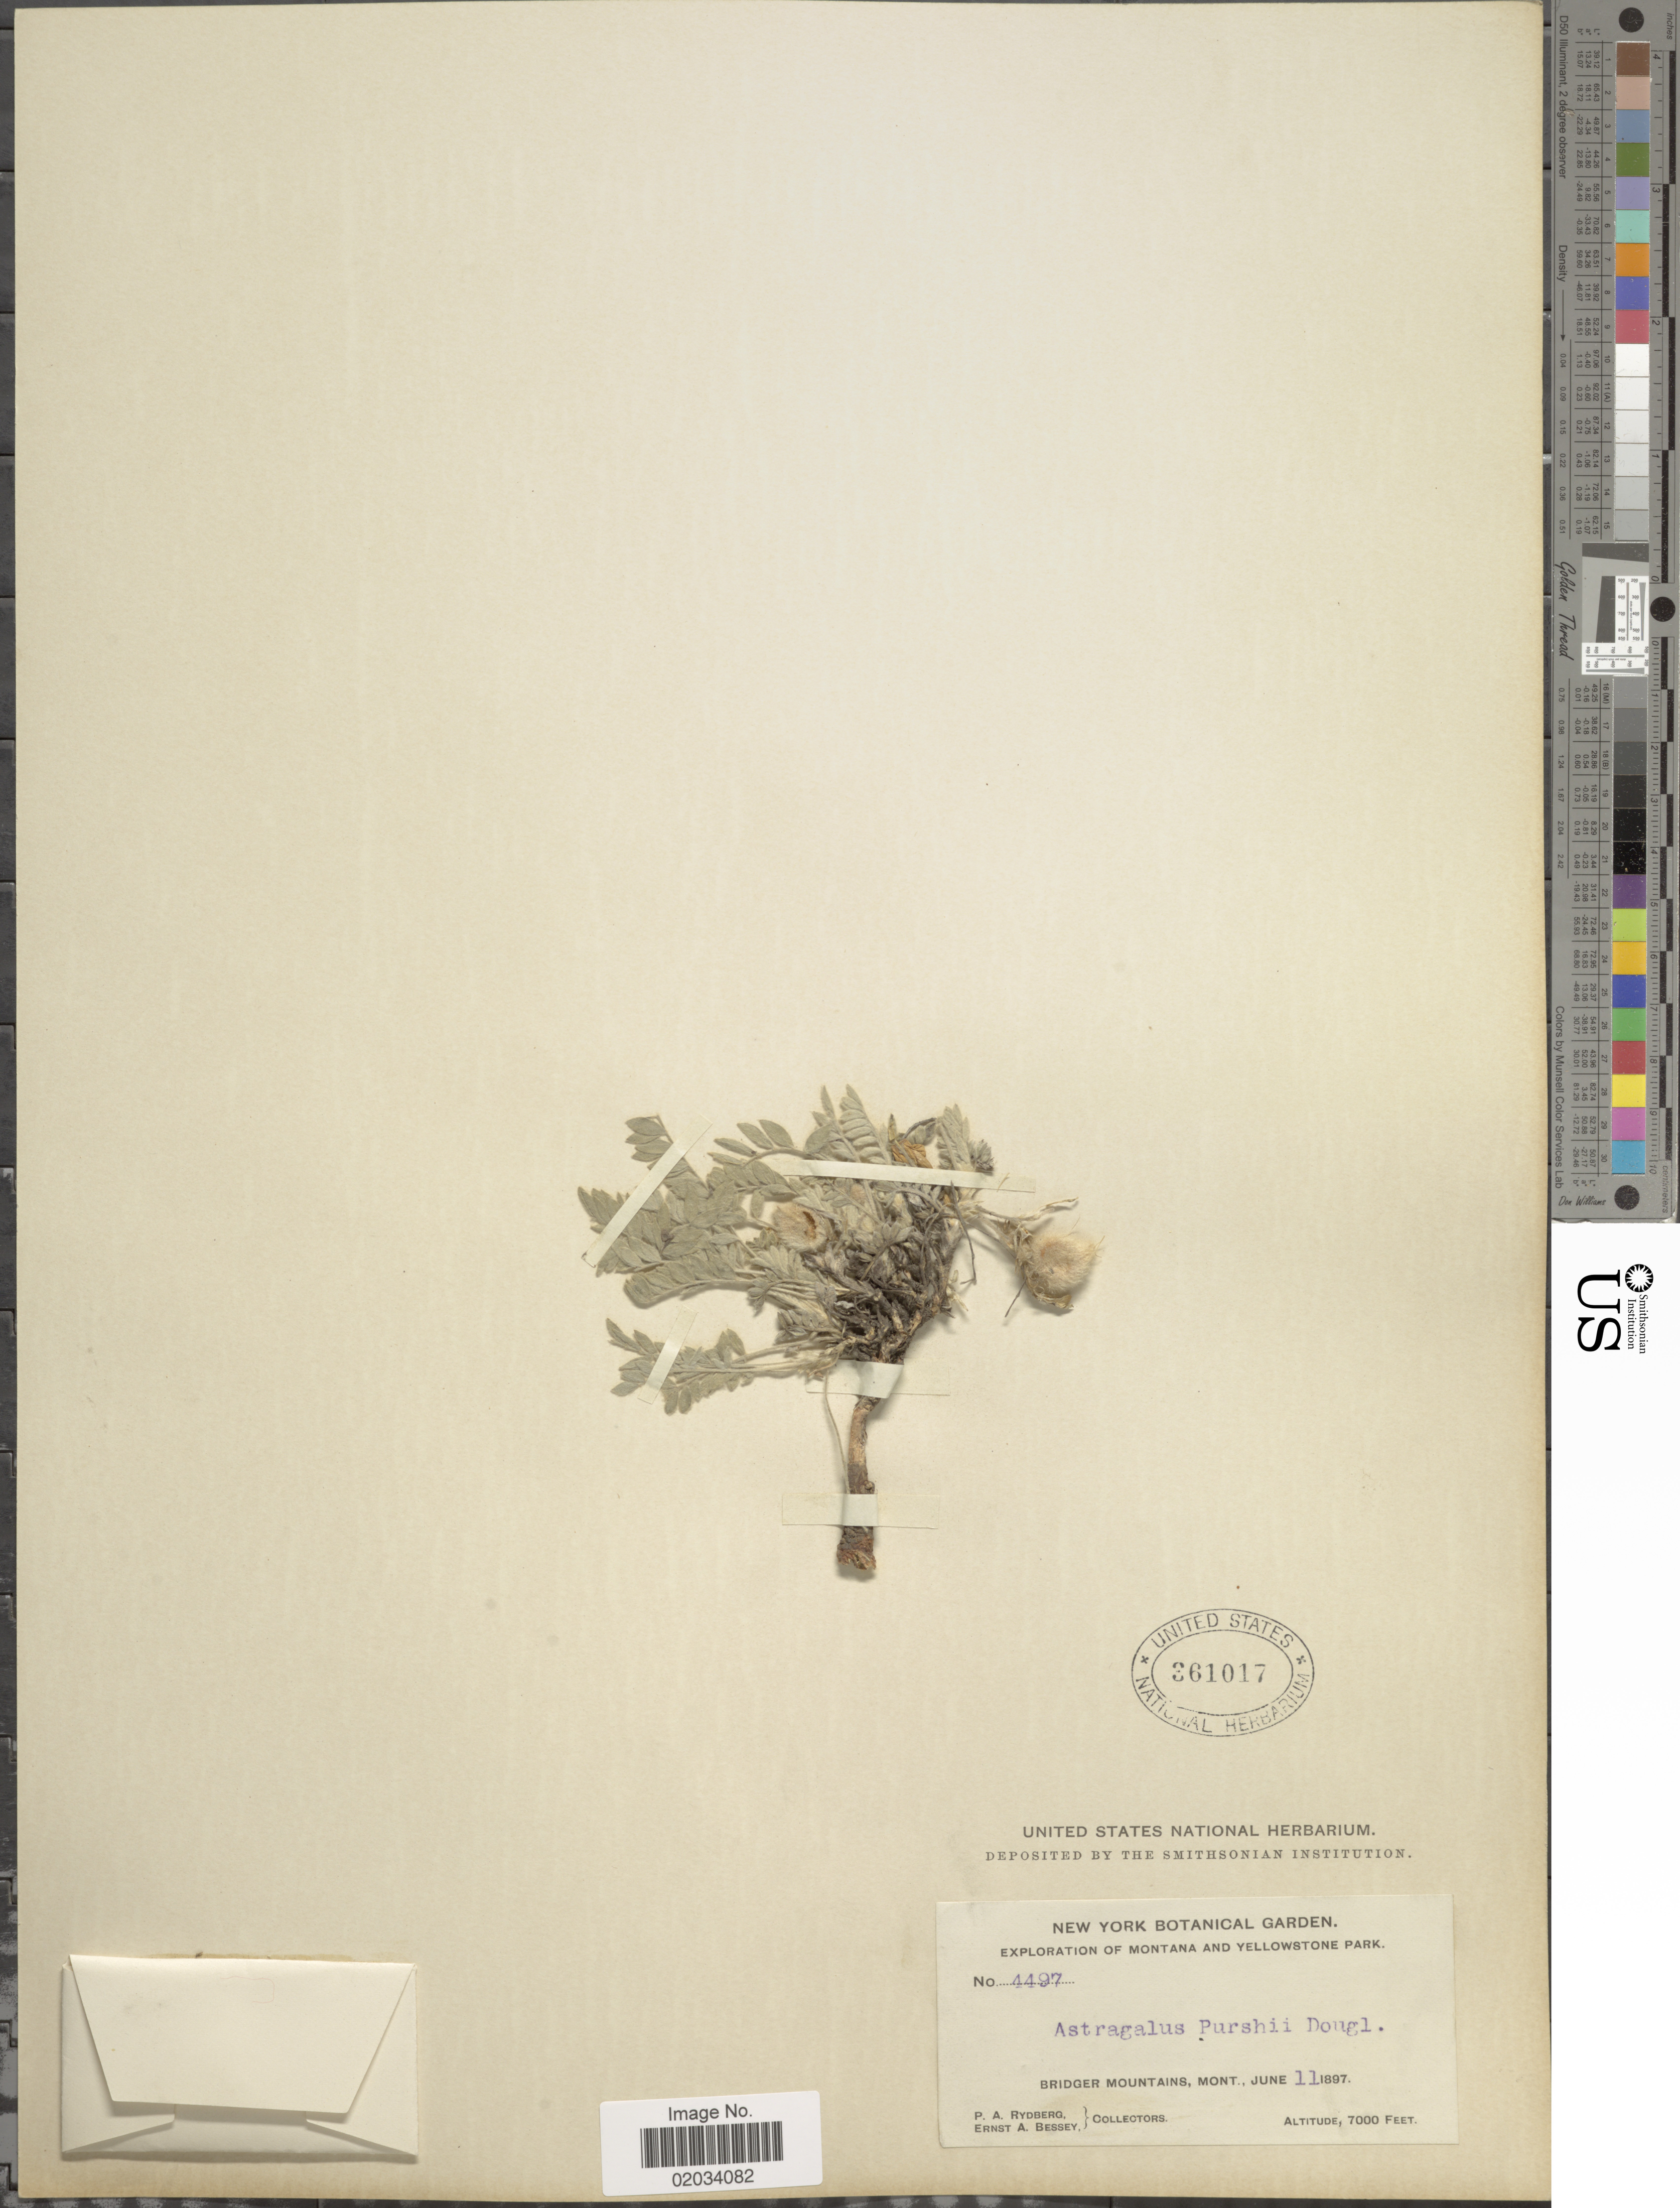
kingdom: Plantae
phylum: Tracheophyta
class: Magnoliopsida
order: Fabales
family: Fabaceae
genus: Astragalus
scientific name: Astragalus purshii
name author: Douglas ex Hook.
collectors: P. A. Rydberg & E. A. Bessey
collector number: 4497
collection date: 1897-06-11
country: United States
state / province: Montana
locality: Montana and Yellowstone Park, Bridger Mountains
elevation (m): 2134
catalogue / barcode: US 361017